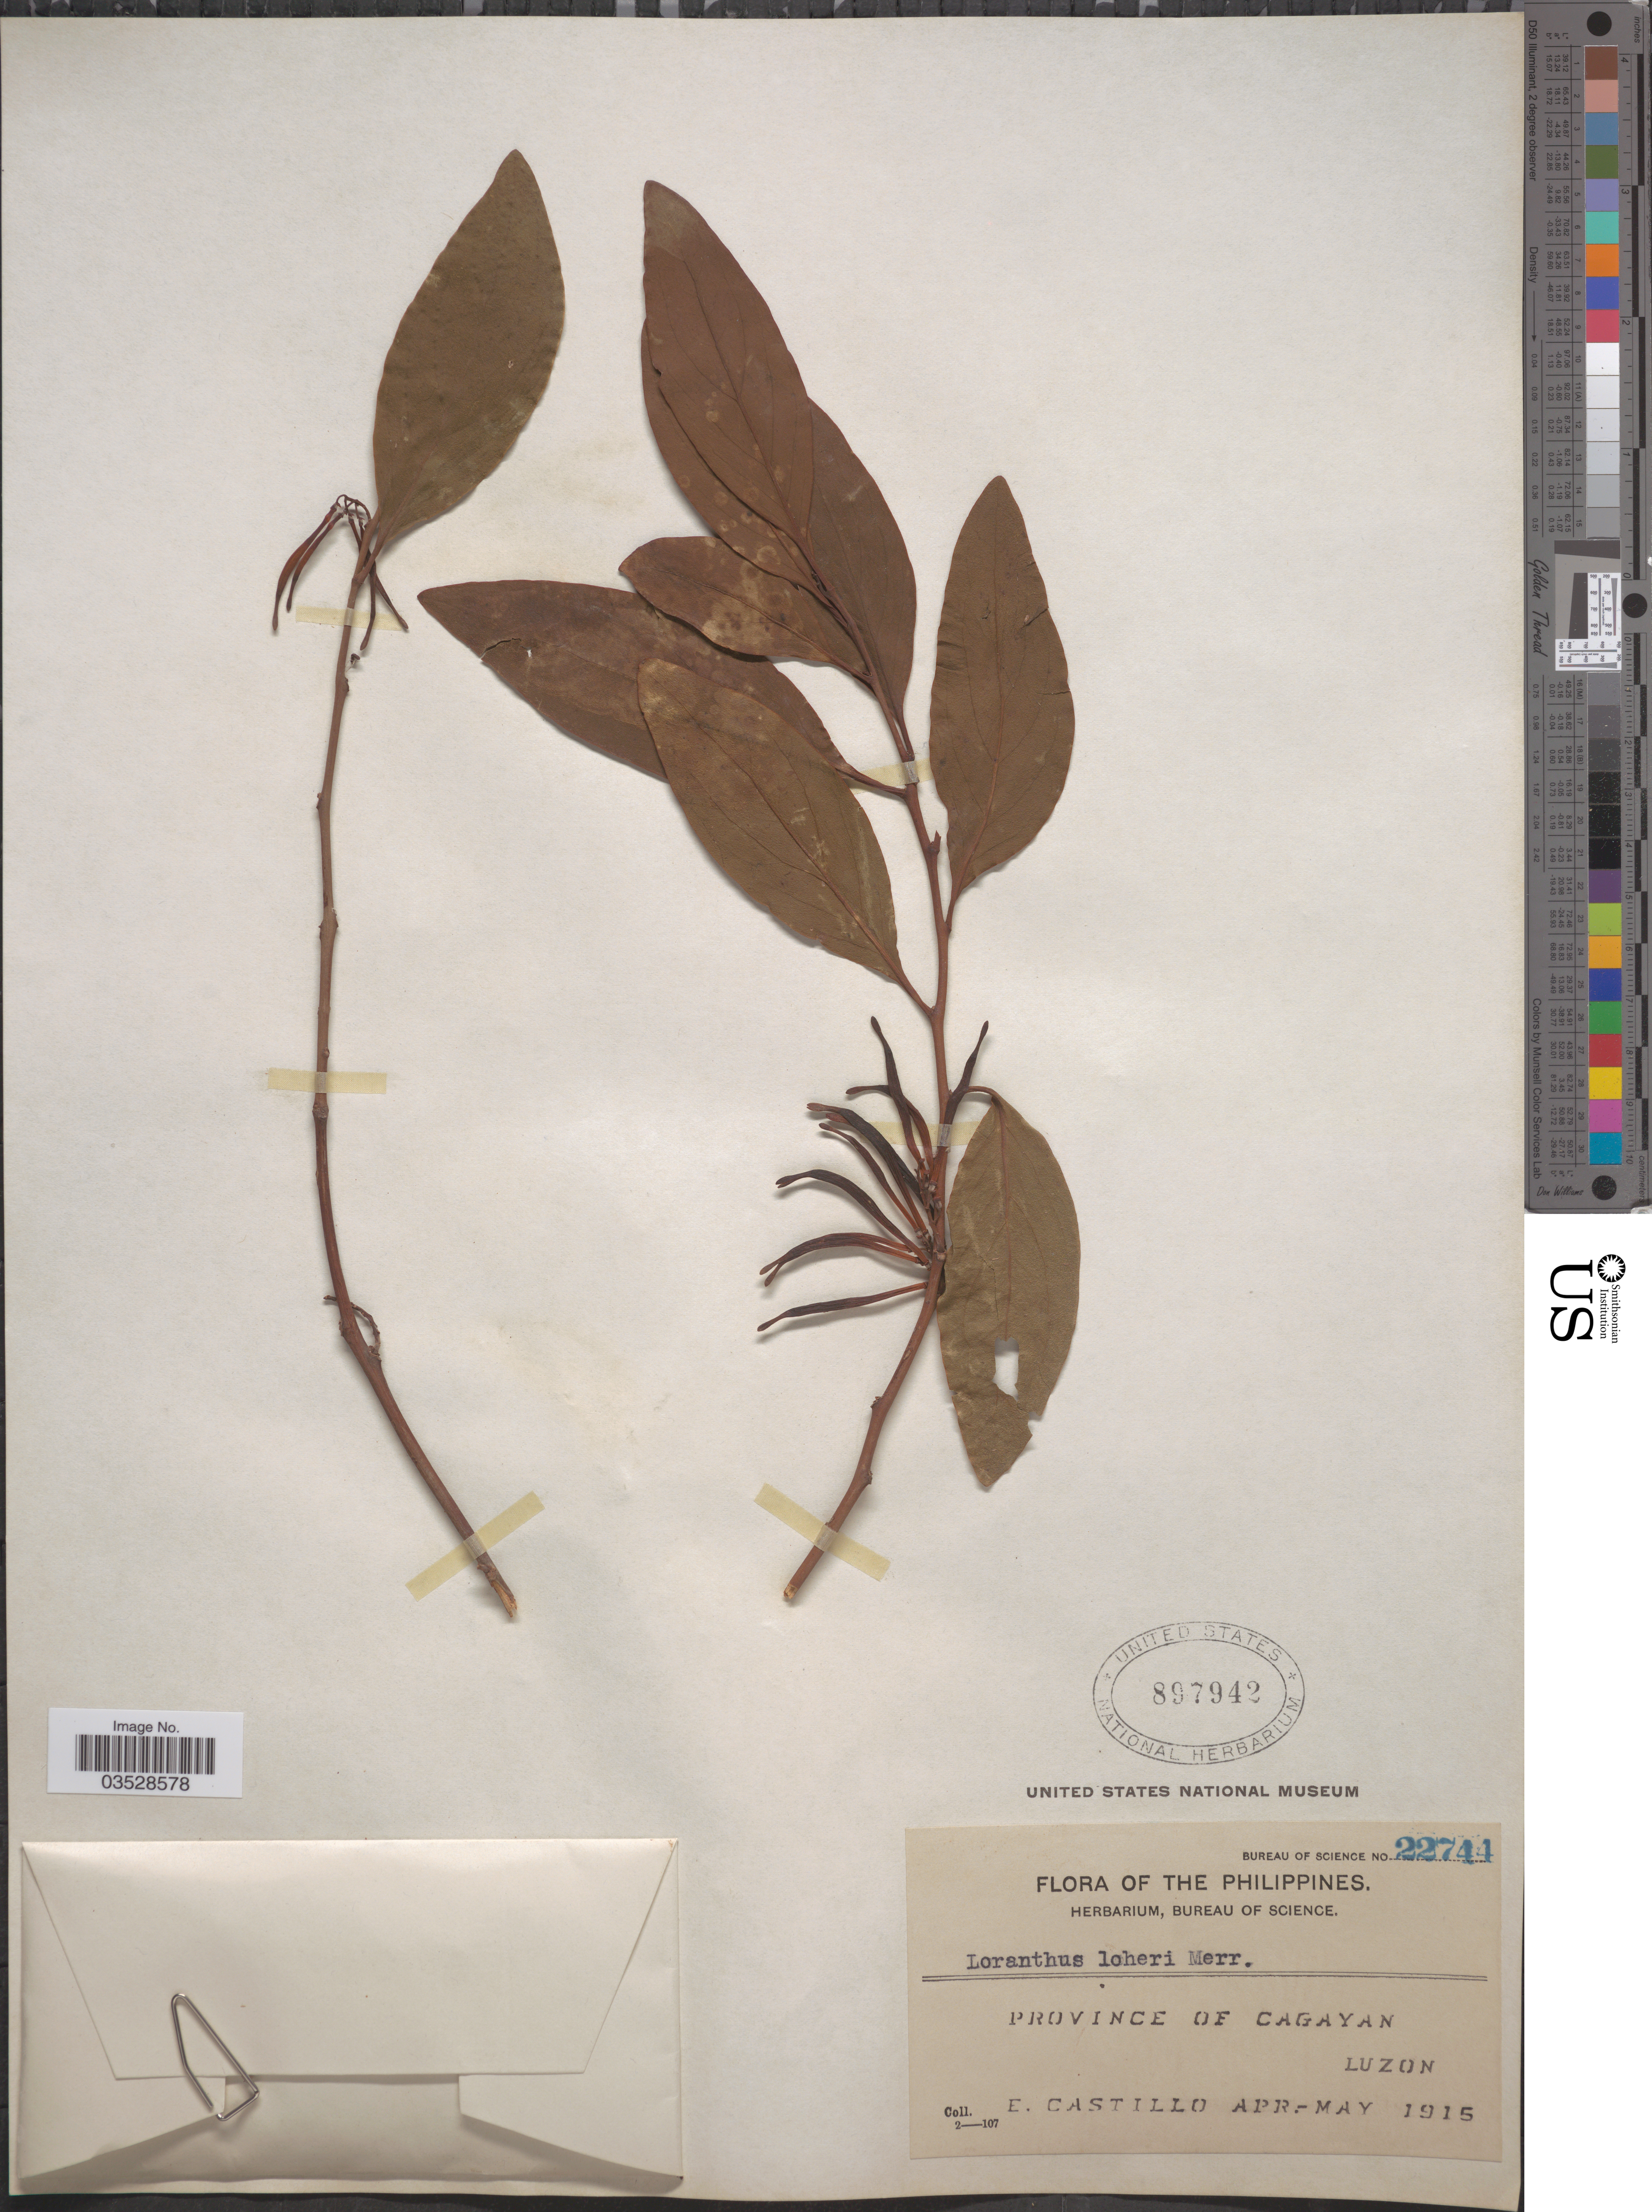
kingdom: Plantae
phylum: Tracheophyta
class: Magnoliopsida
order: Santalales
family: Loranthaceae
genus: Loranthus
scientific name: Loranthus loheri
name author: Merr.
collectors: E. Castillo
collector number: Bureau of Science 22744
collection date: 1915-04/1915-05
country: Philippines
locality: Province of Cagayan. Luzon.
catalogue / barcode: US 897942